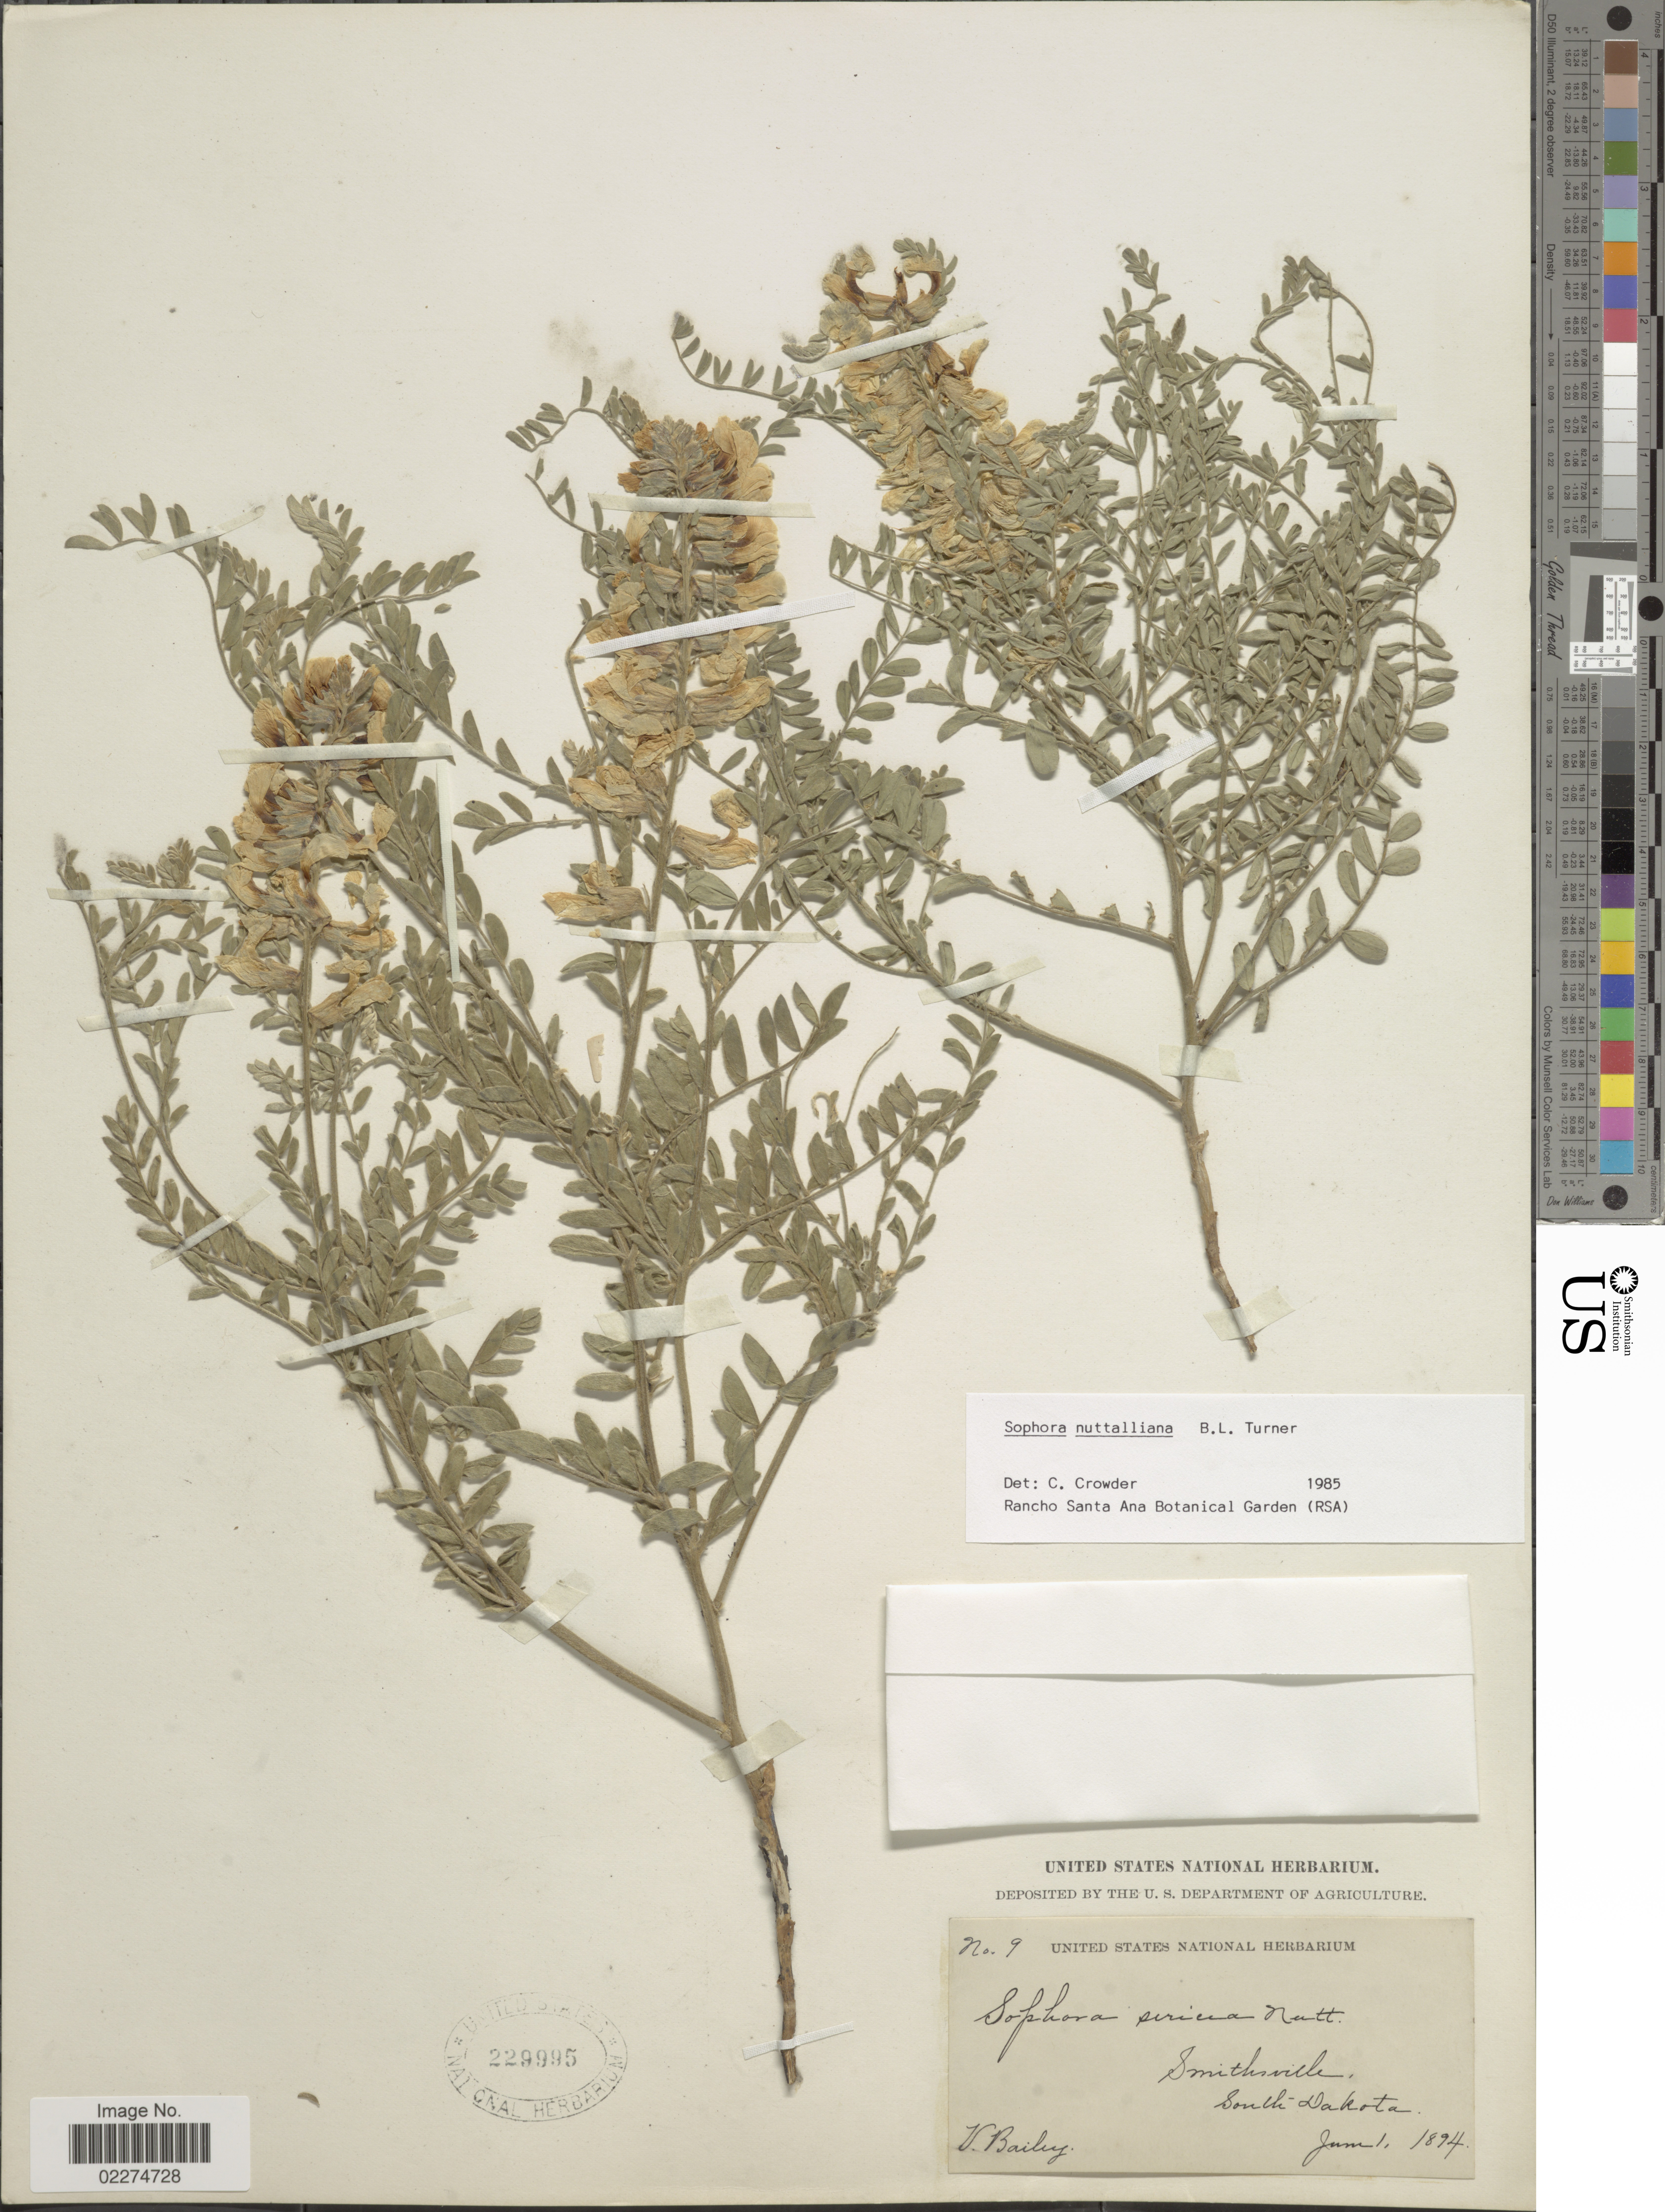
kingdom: Plantae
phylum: Tracheophyta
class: Magnoliopsida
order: Fabales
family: Fabaceae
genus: Sophora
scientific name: Sophora nuttalliana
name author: B.L. Turner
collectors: V. L. Bailey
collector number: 9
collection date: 1894-06-01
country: United States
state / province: South Dakota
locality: Smithville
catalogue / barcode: US 229995